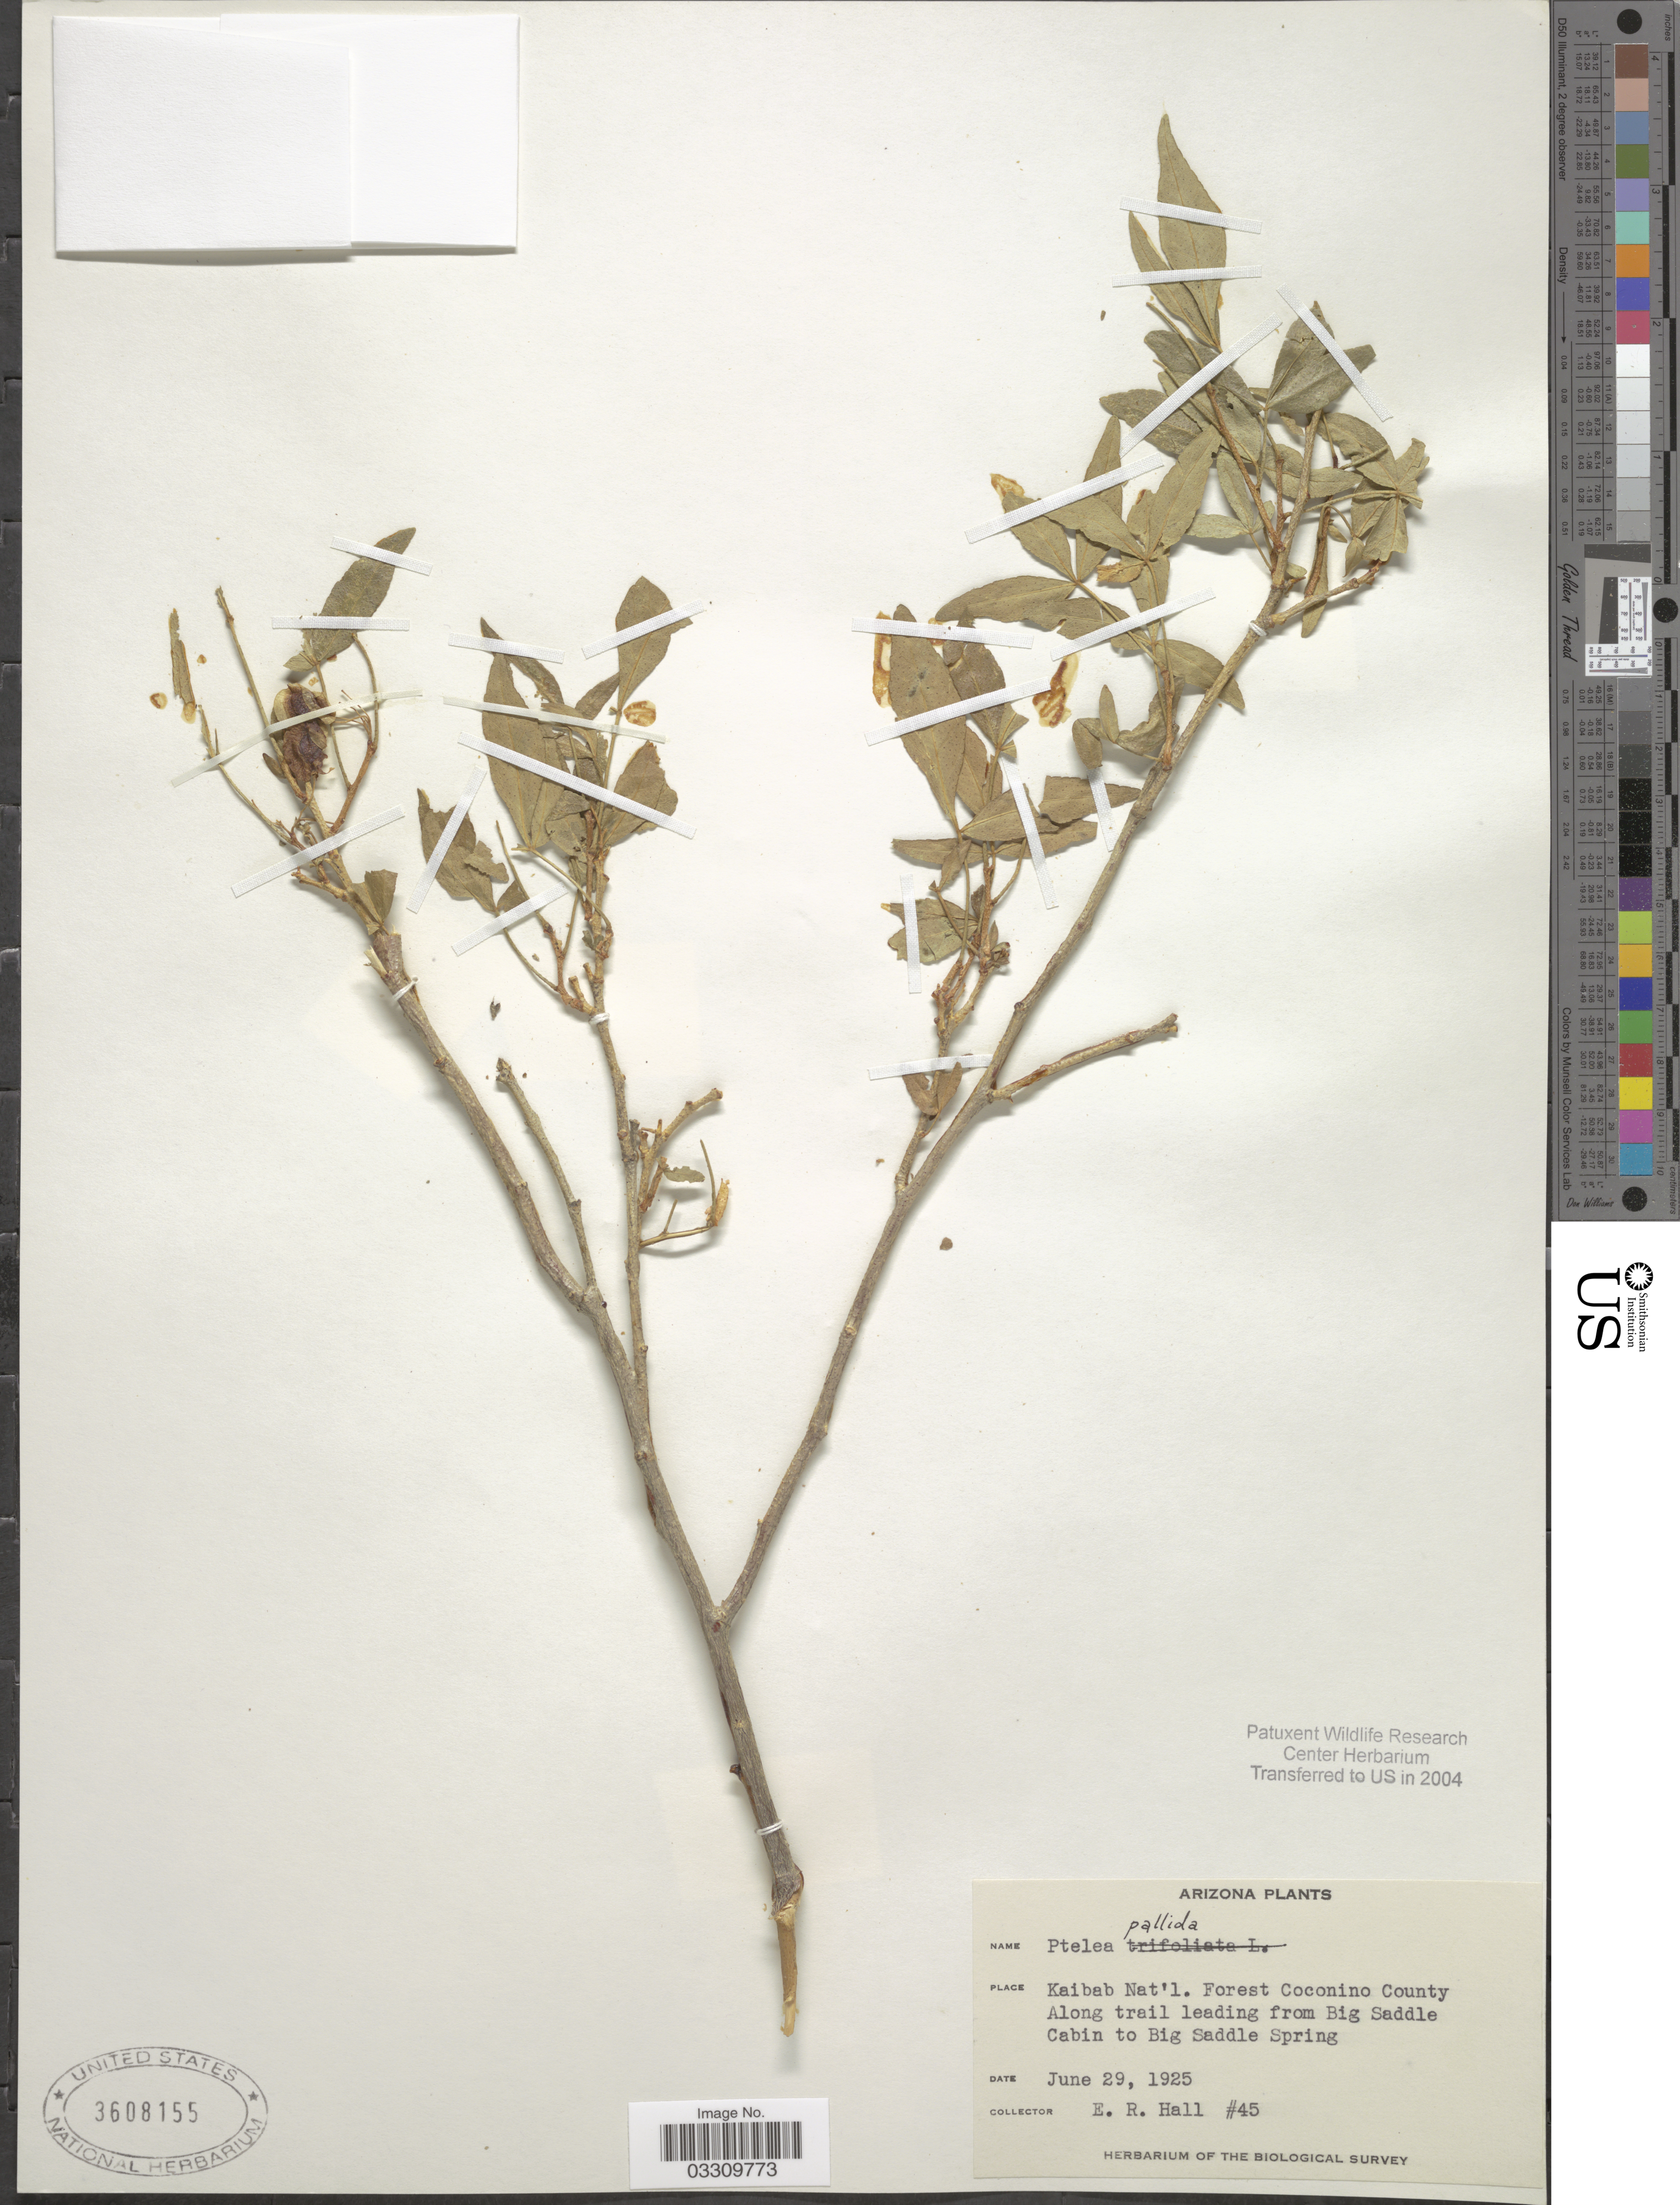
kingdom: Plantae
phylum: Tracheophyta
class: Magnoliopsida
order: Sapindales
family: Rutaceae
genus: Ptelea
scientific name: Ptelea trifoliata subsp. pallida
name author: (Greene) V. L. Bailey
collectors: E. Hall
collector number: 45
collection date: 1925-06-29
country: United States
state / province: Arizona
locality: Kaibab Nat'l. Forest Coconino County. Along trail leading from Big Saddle cabin to Big Saddle Spring.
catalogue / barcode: US 3608155